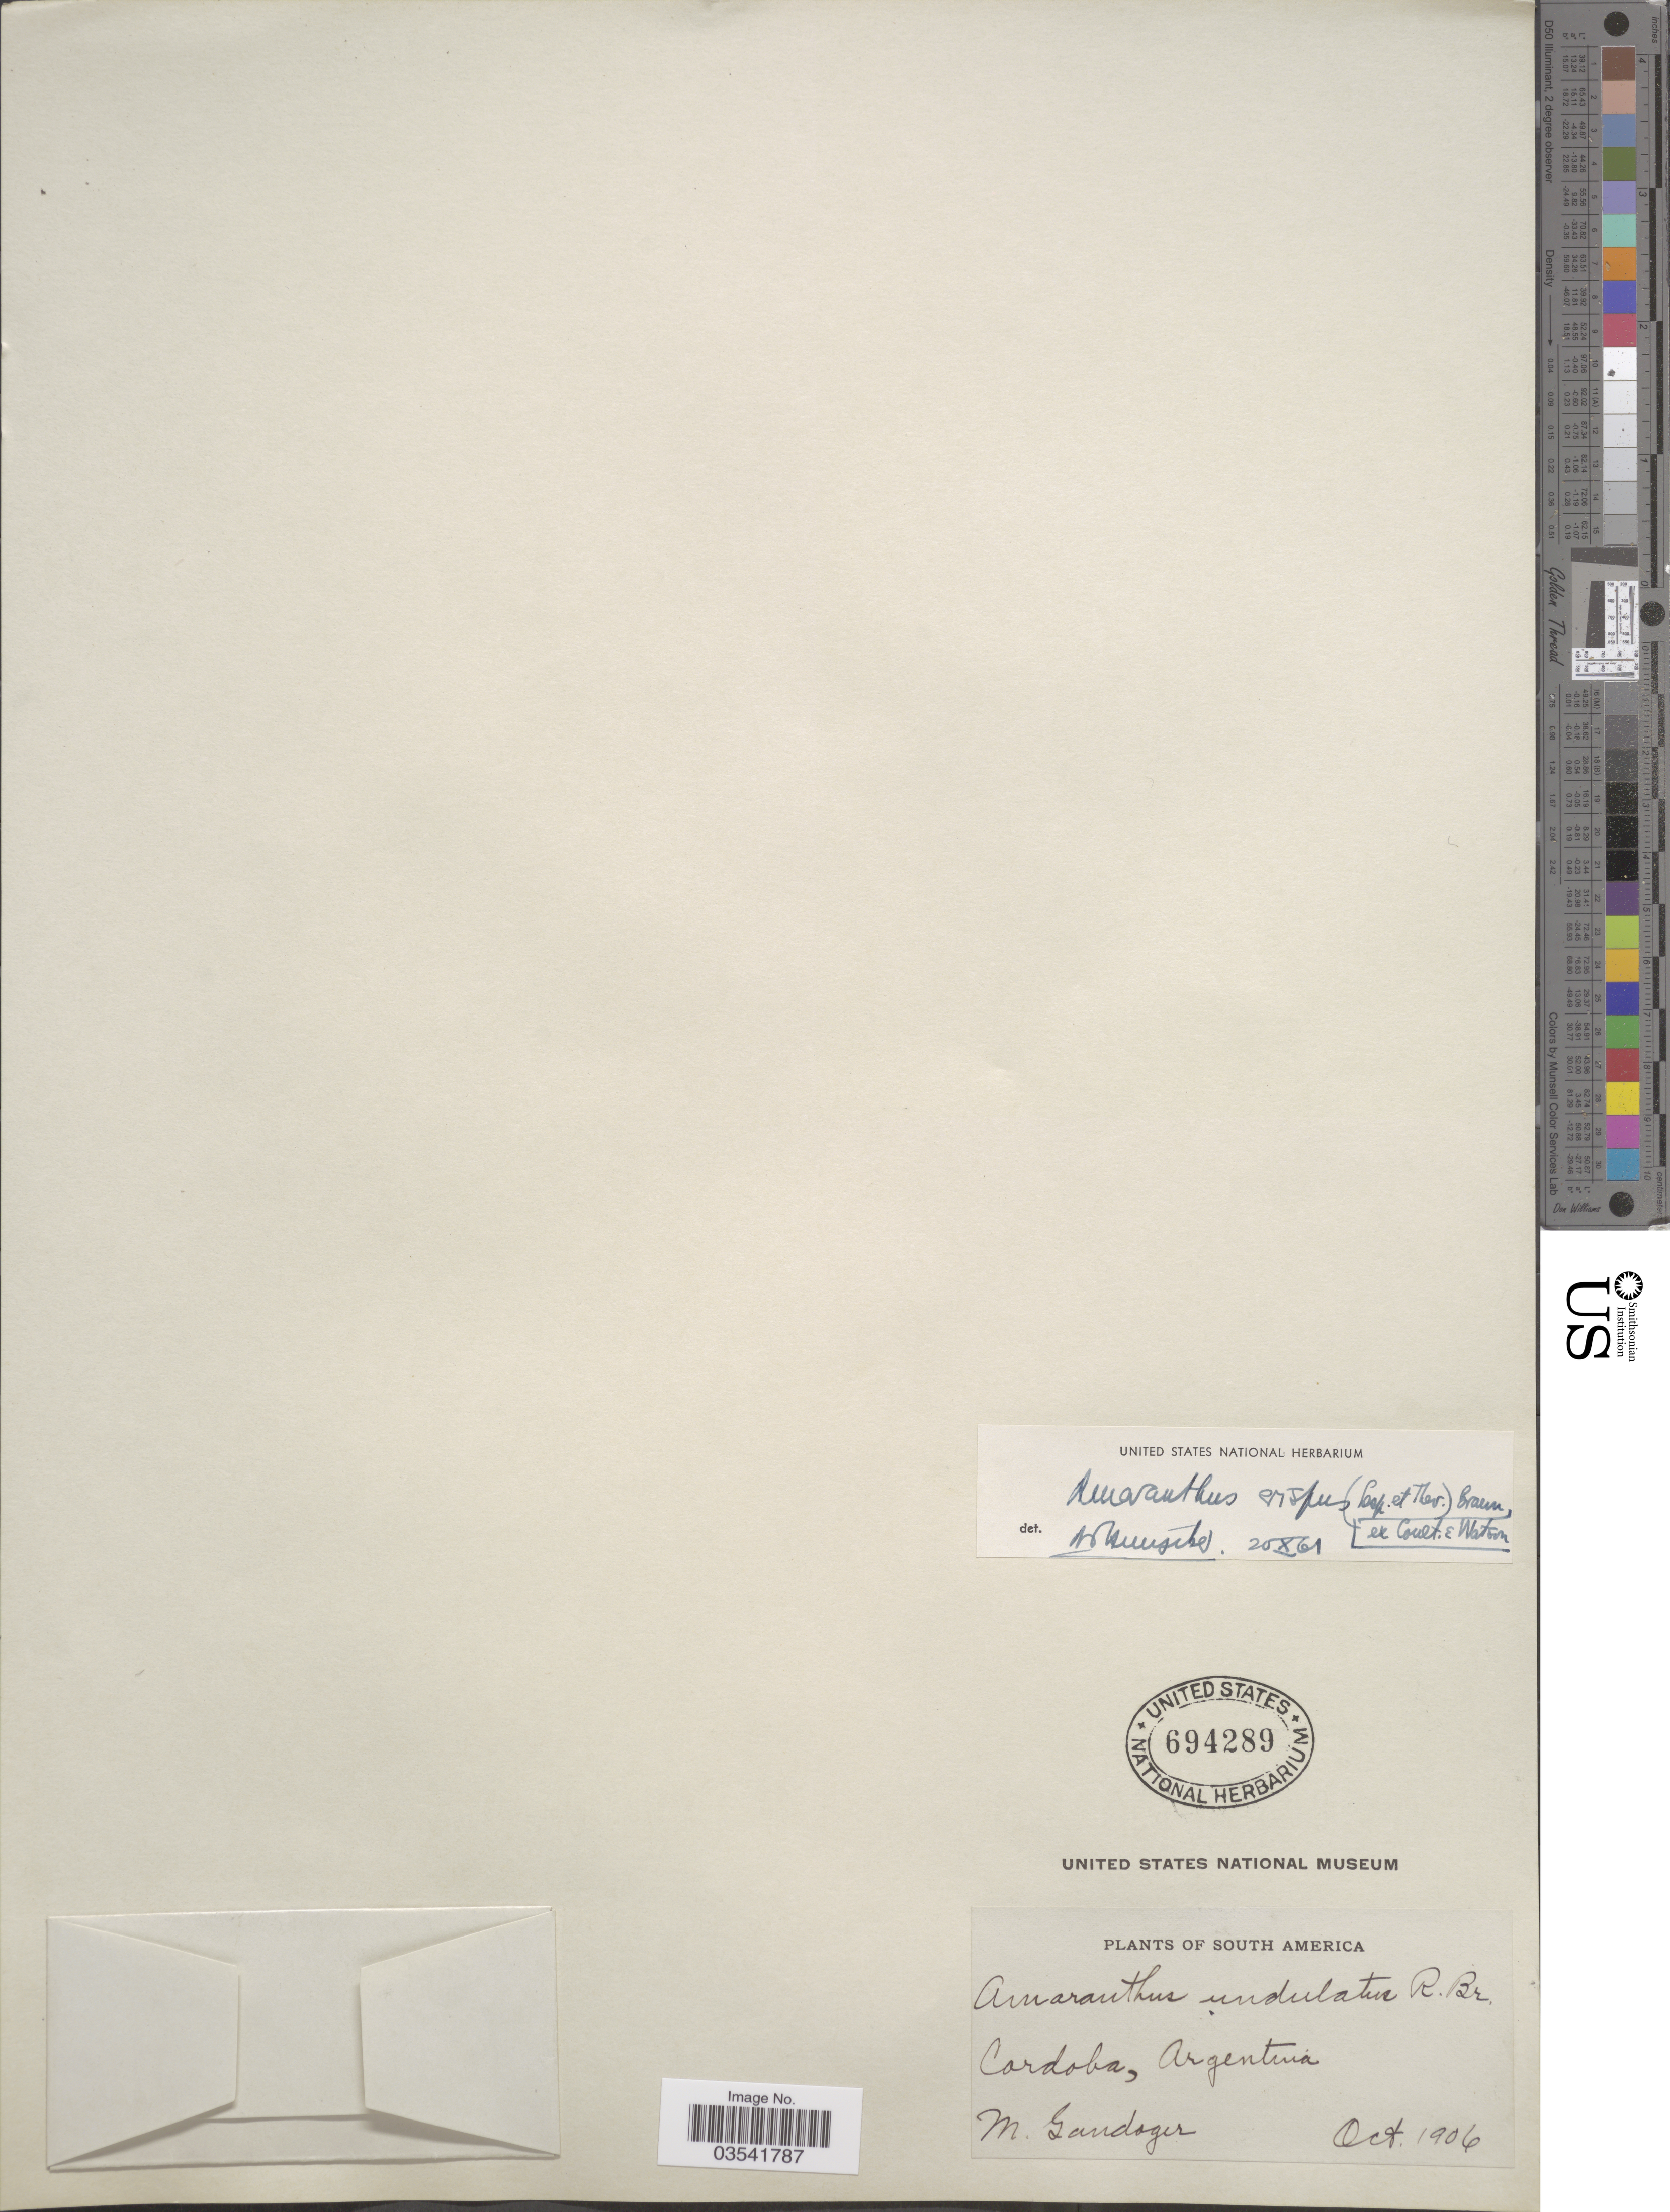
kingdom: Plantae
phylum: Tracheophyta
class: Magnoliopsida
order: Caryophyllales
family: Amaranthaceae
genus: Amaranthus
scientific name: Amaranthus crispus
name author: (Lesp. & Thévenau) A. Braun ex J.M. Coult. & S. Watson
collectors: M. Gandoger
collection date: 1906-10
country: Argentina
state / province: Cordoba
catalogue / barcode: US 694289